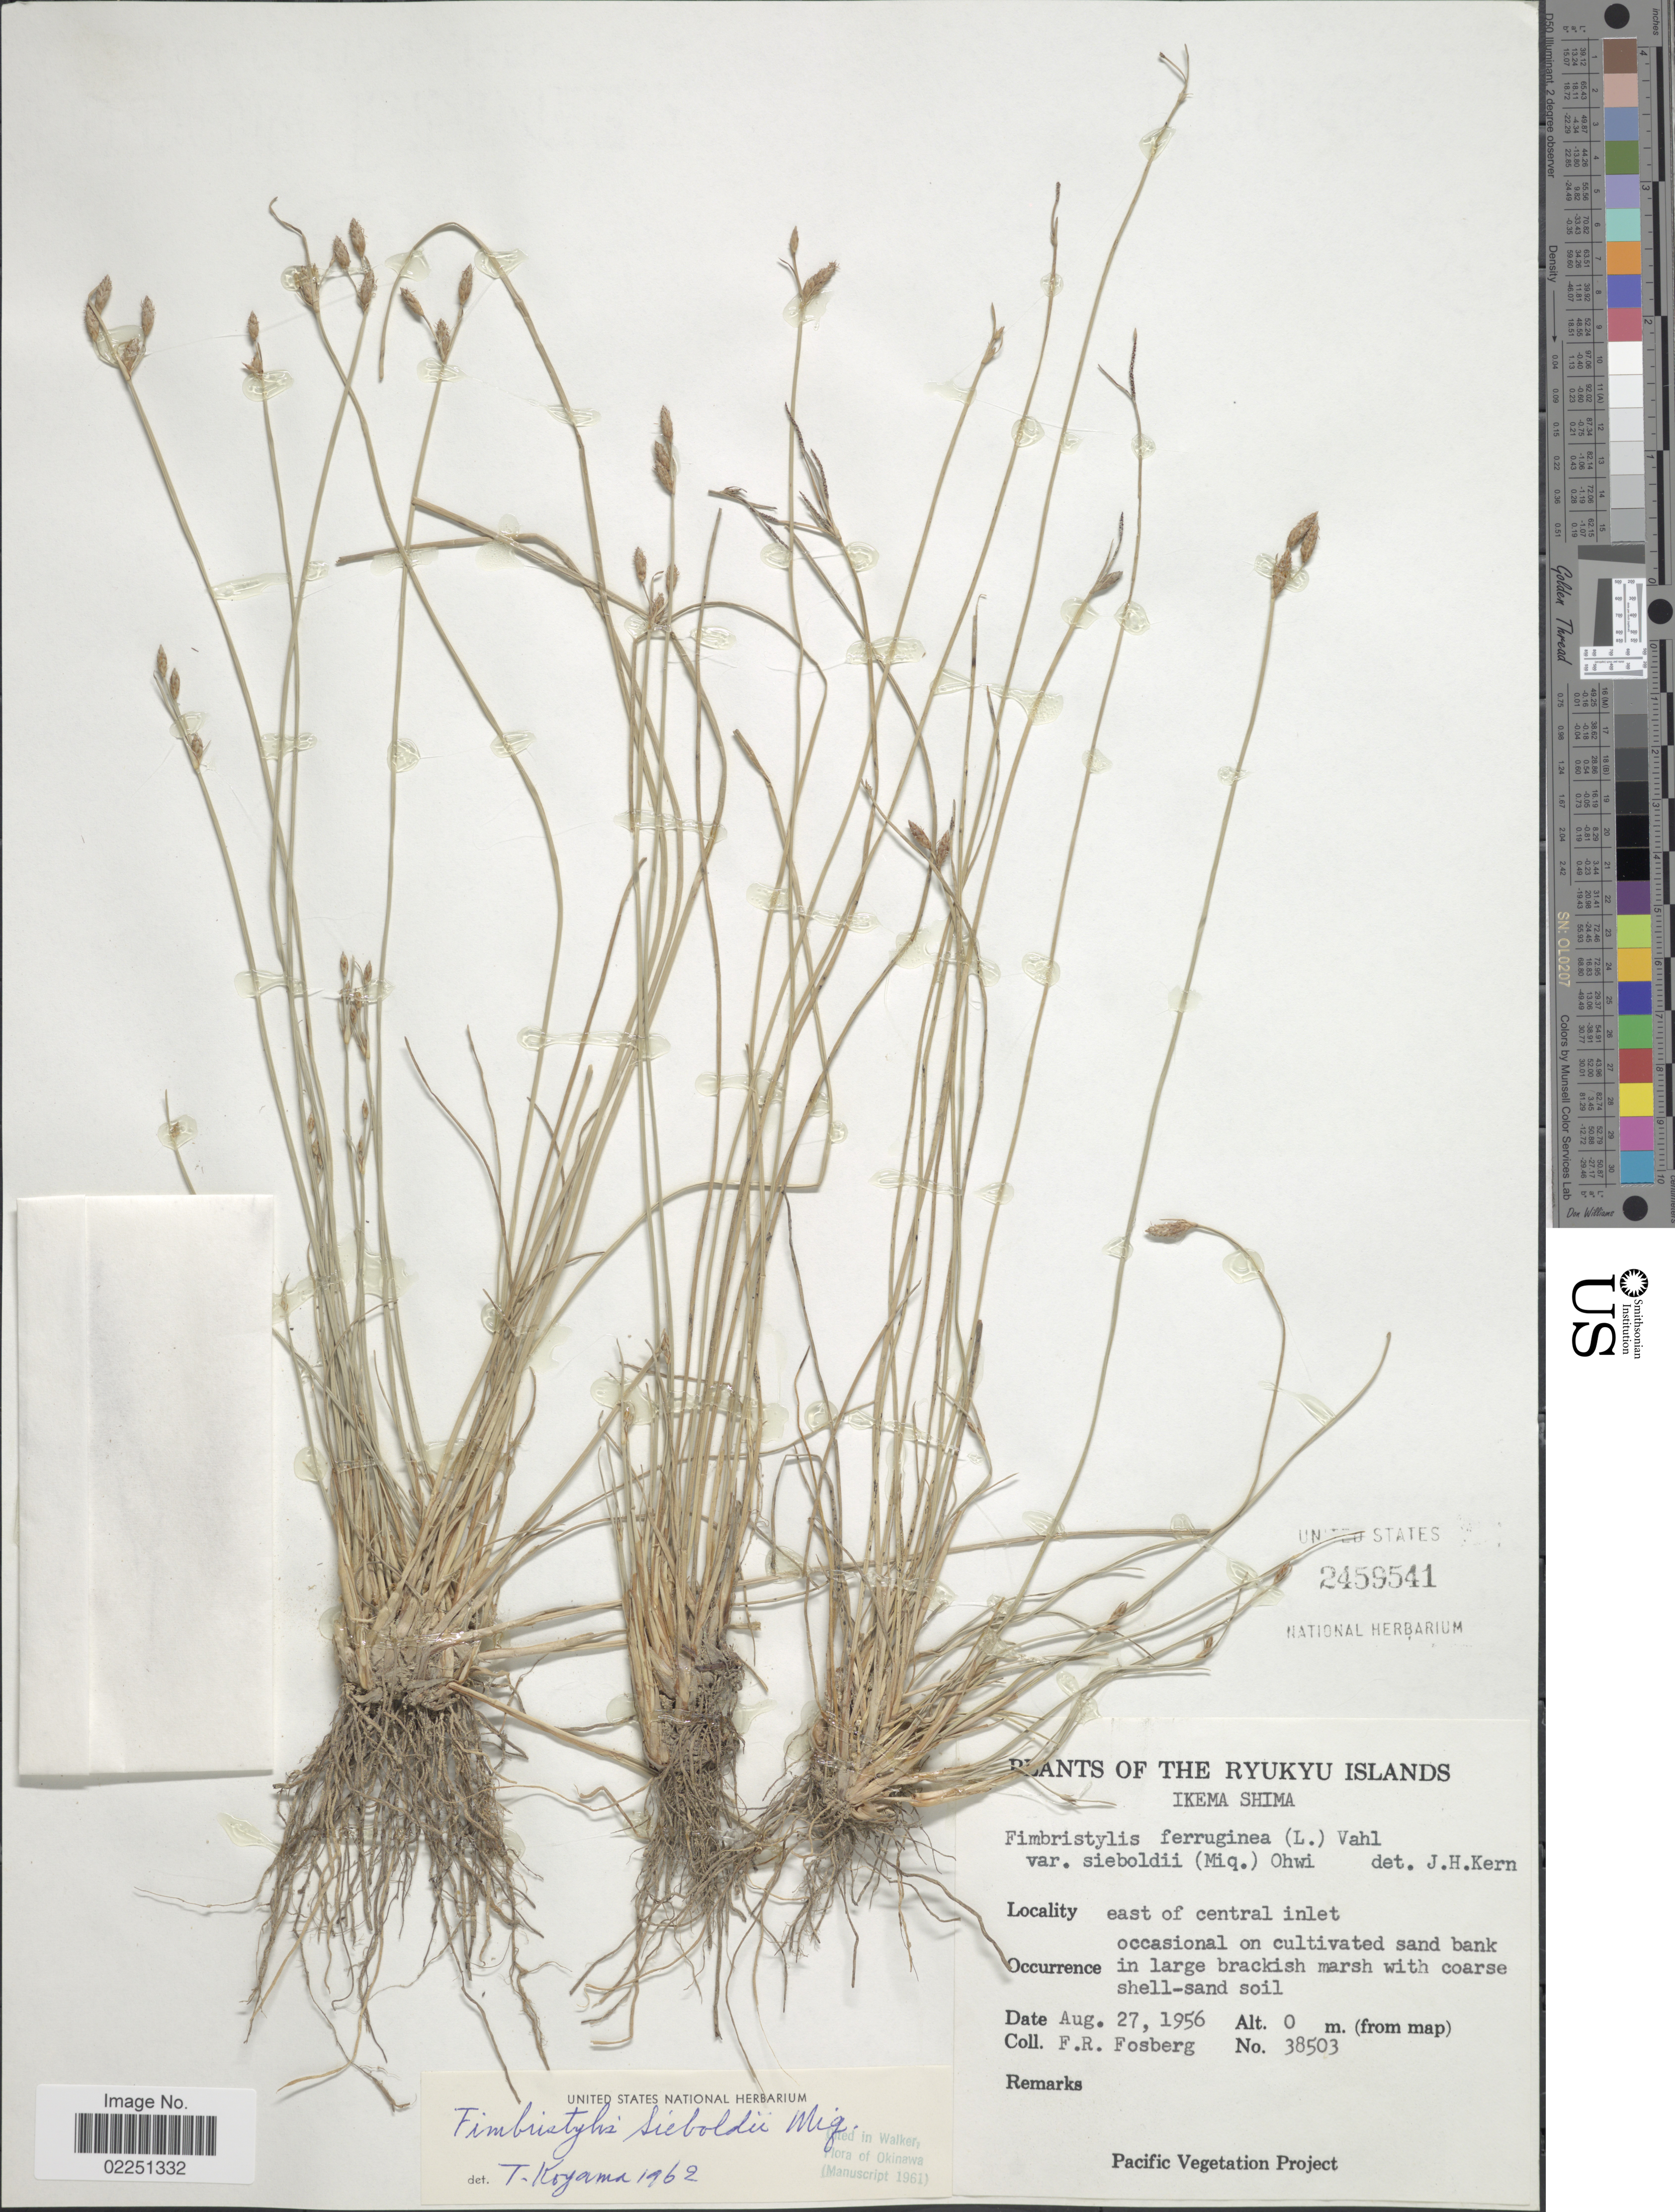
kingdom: Plantae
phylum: Tracheophyta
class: Liliopsida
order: Poales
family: Cyperaceae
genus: Fimbristylis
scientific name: Fimbristylis sieboldii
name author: Miq. ex Franch. & Sav.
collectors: F. R. Fosberg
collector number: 38503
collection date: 1956-08-27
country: Japan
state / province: Okinawa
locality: Ryukyu Islands, Ikema Shima, east of central inlet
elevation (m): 0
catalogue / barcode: US 2459541